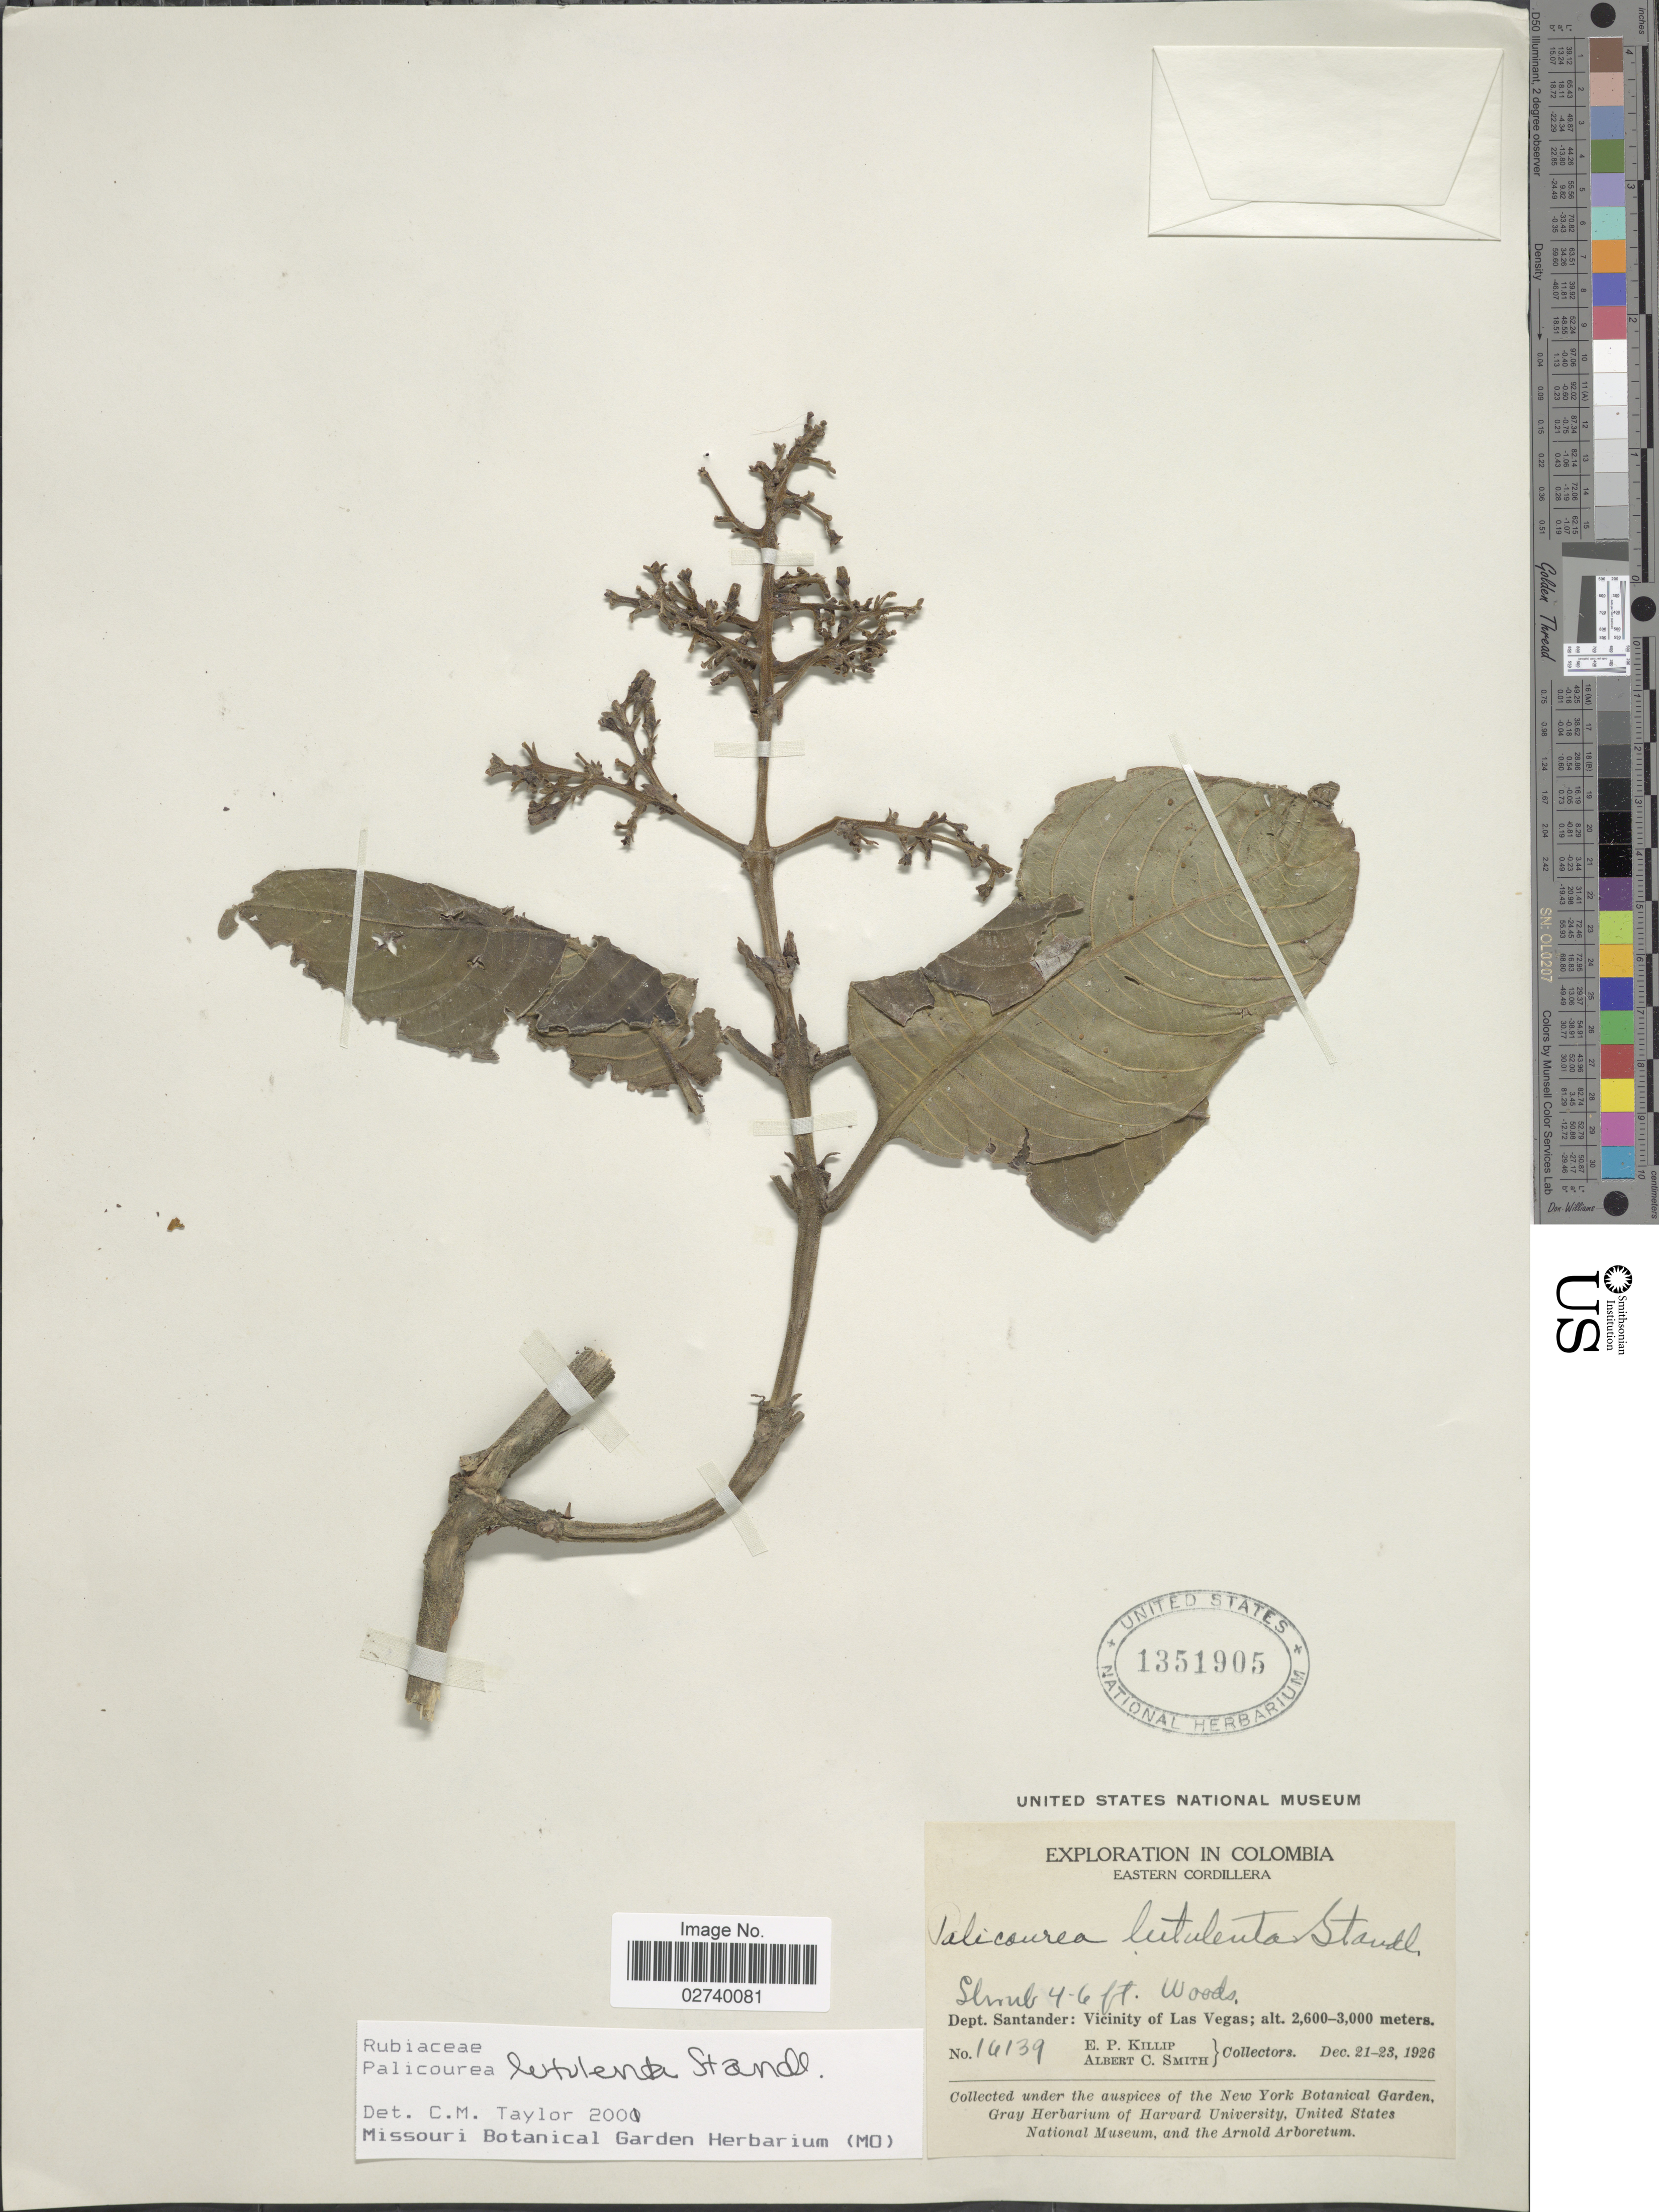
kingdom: Plantae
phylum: Tracheophyta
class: Magnoliopsida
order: Gentianales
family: Rubiaceae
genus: Palicourea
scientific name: Palicourea lutulenta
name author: Standl.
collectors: E. P. Killip & A. C. Smith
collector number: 16139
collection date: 1926-12-21/1926-12-23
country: Colombia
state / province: Santander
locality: Eastern Cordillera, Vicinity of Las Vegas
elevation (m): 2600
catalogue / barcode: US 1351905